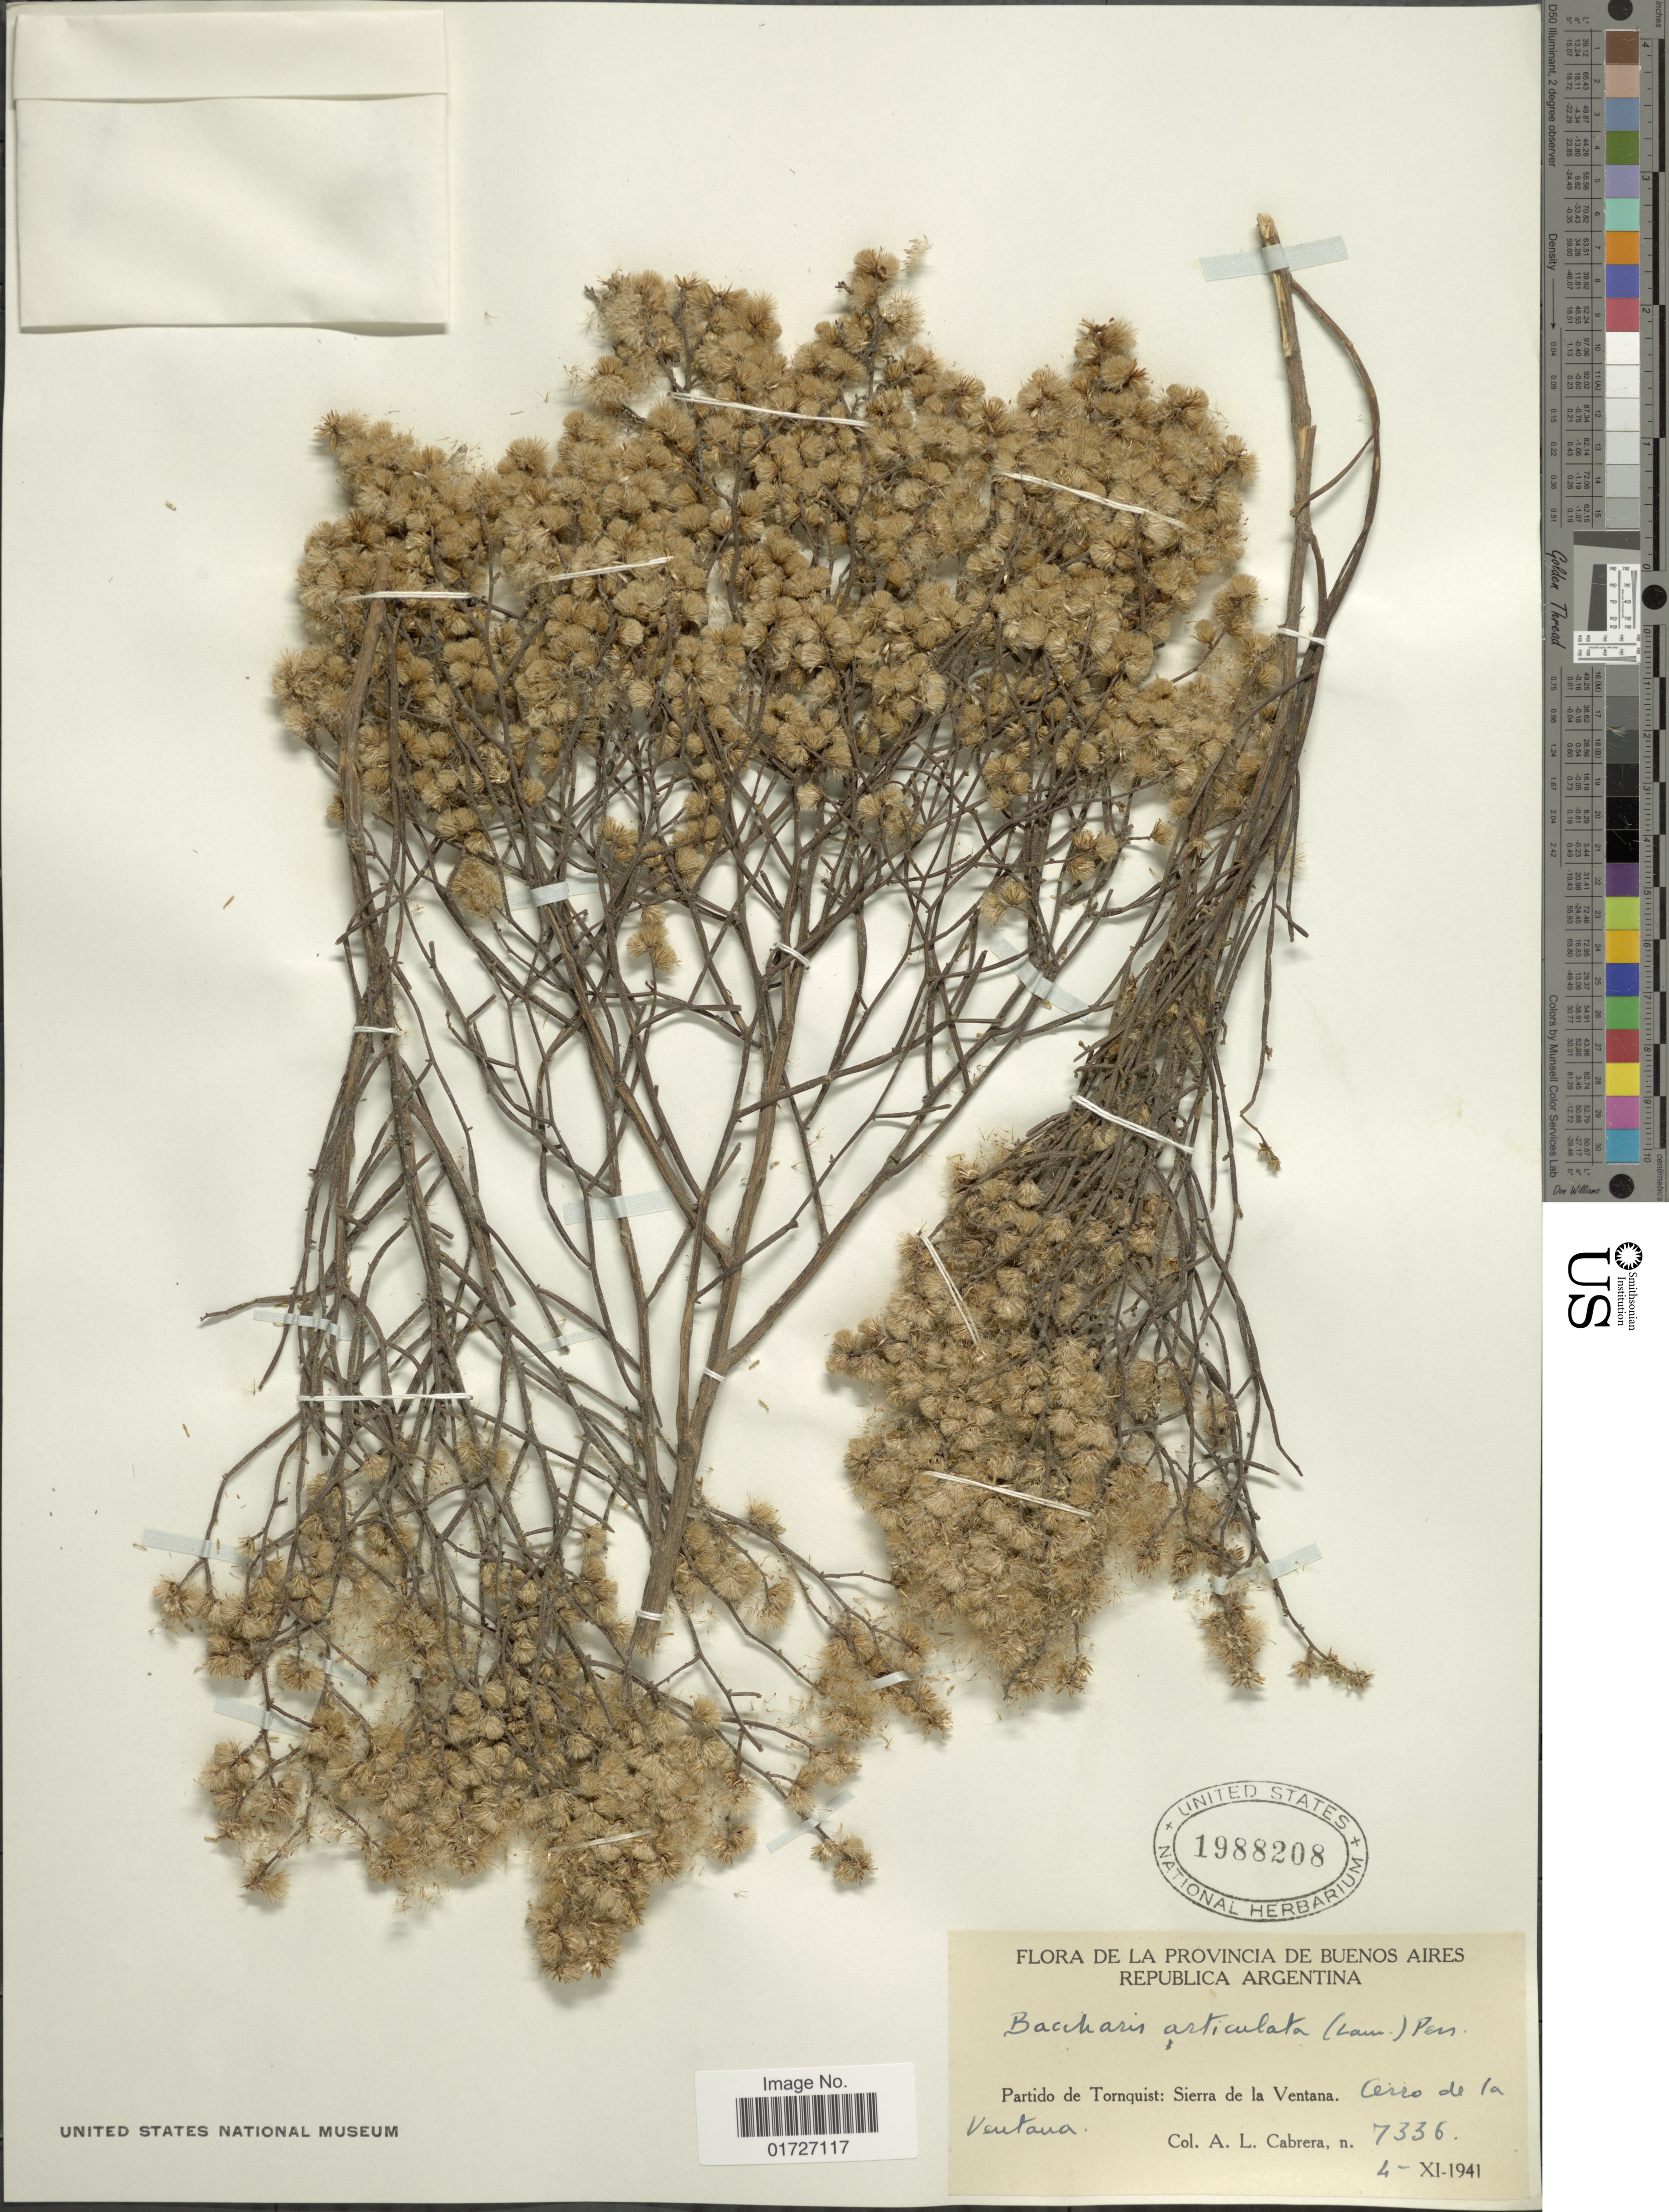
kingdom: Plantae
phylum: Tracheophyta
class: Magnoliopsida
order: Asterales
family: Asteraceae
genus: Baccharis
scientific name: Baccharis articulata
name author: (Lam.) Pers.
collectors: A. L. Cabrera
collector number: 7336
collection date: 1941-11-04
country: Argentina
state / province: Buenos Aires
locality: Republica Argentina, Partido de Tornquist, Sierra de la Ventana, Cerro de la Ventana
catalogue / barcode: US 1988208